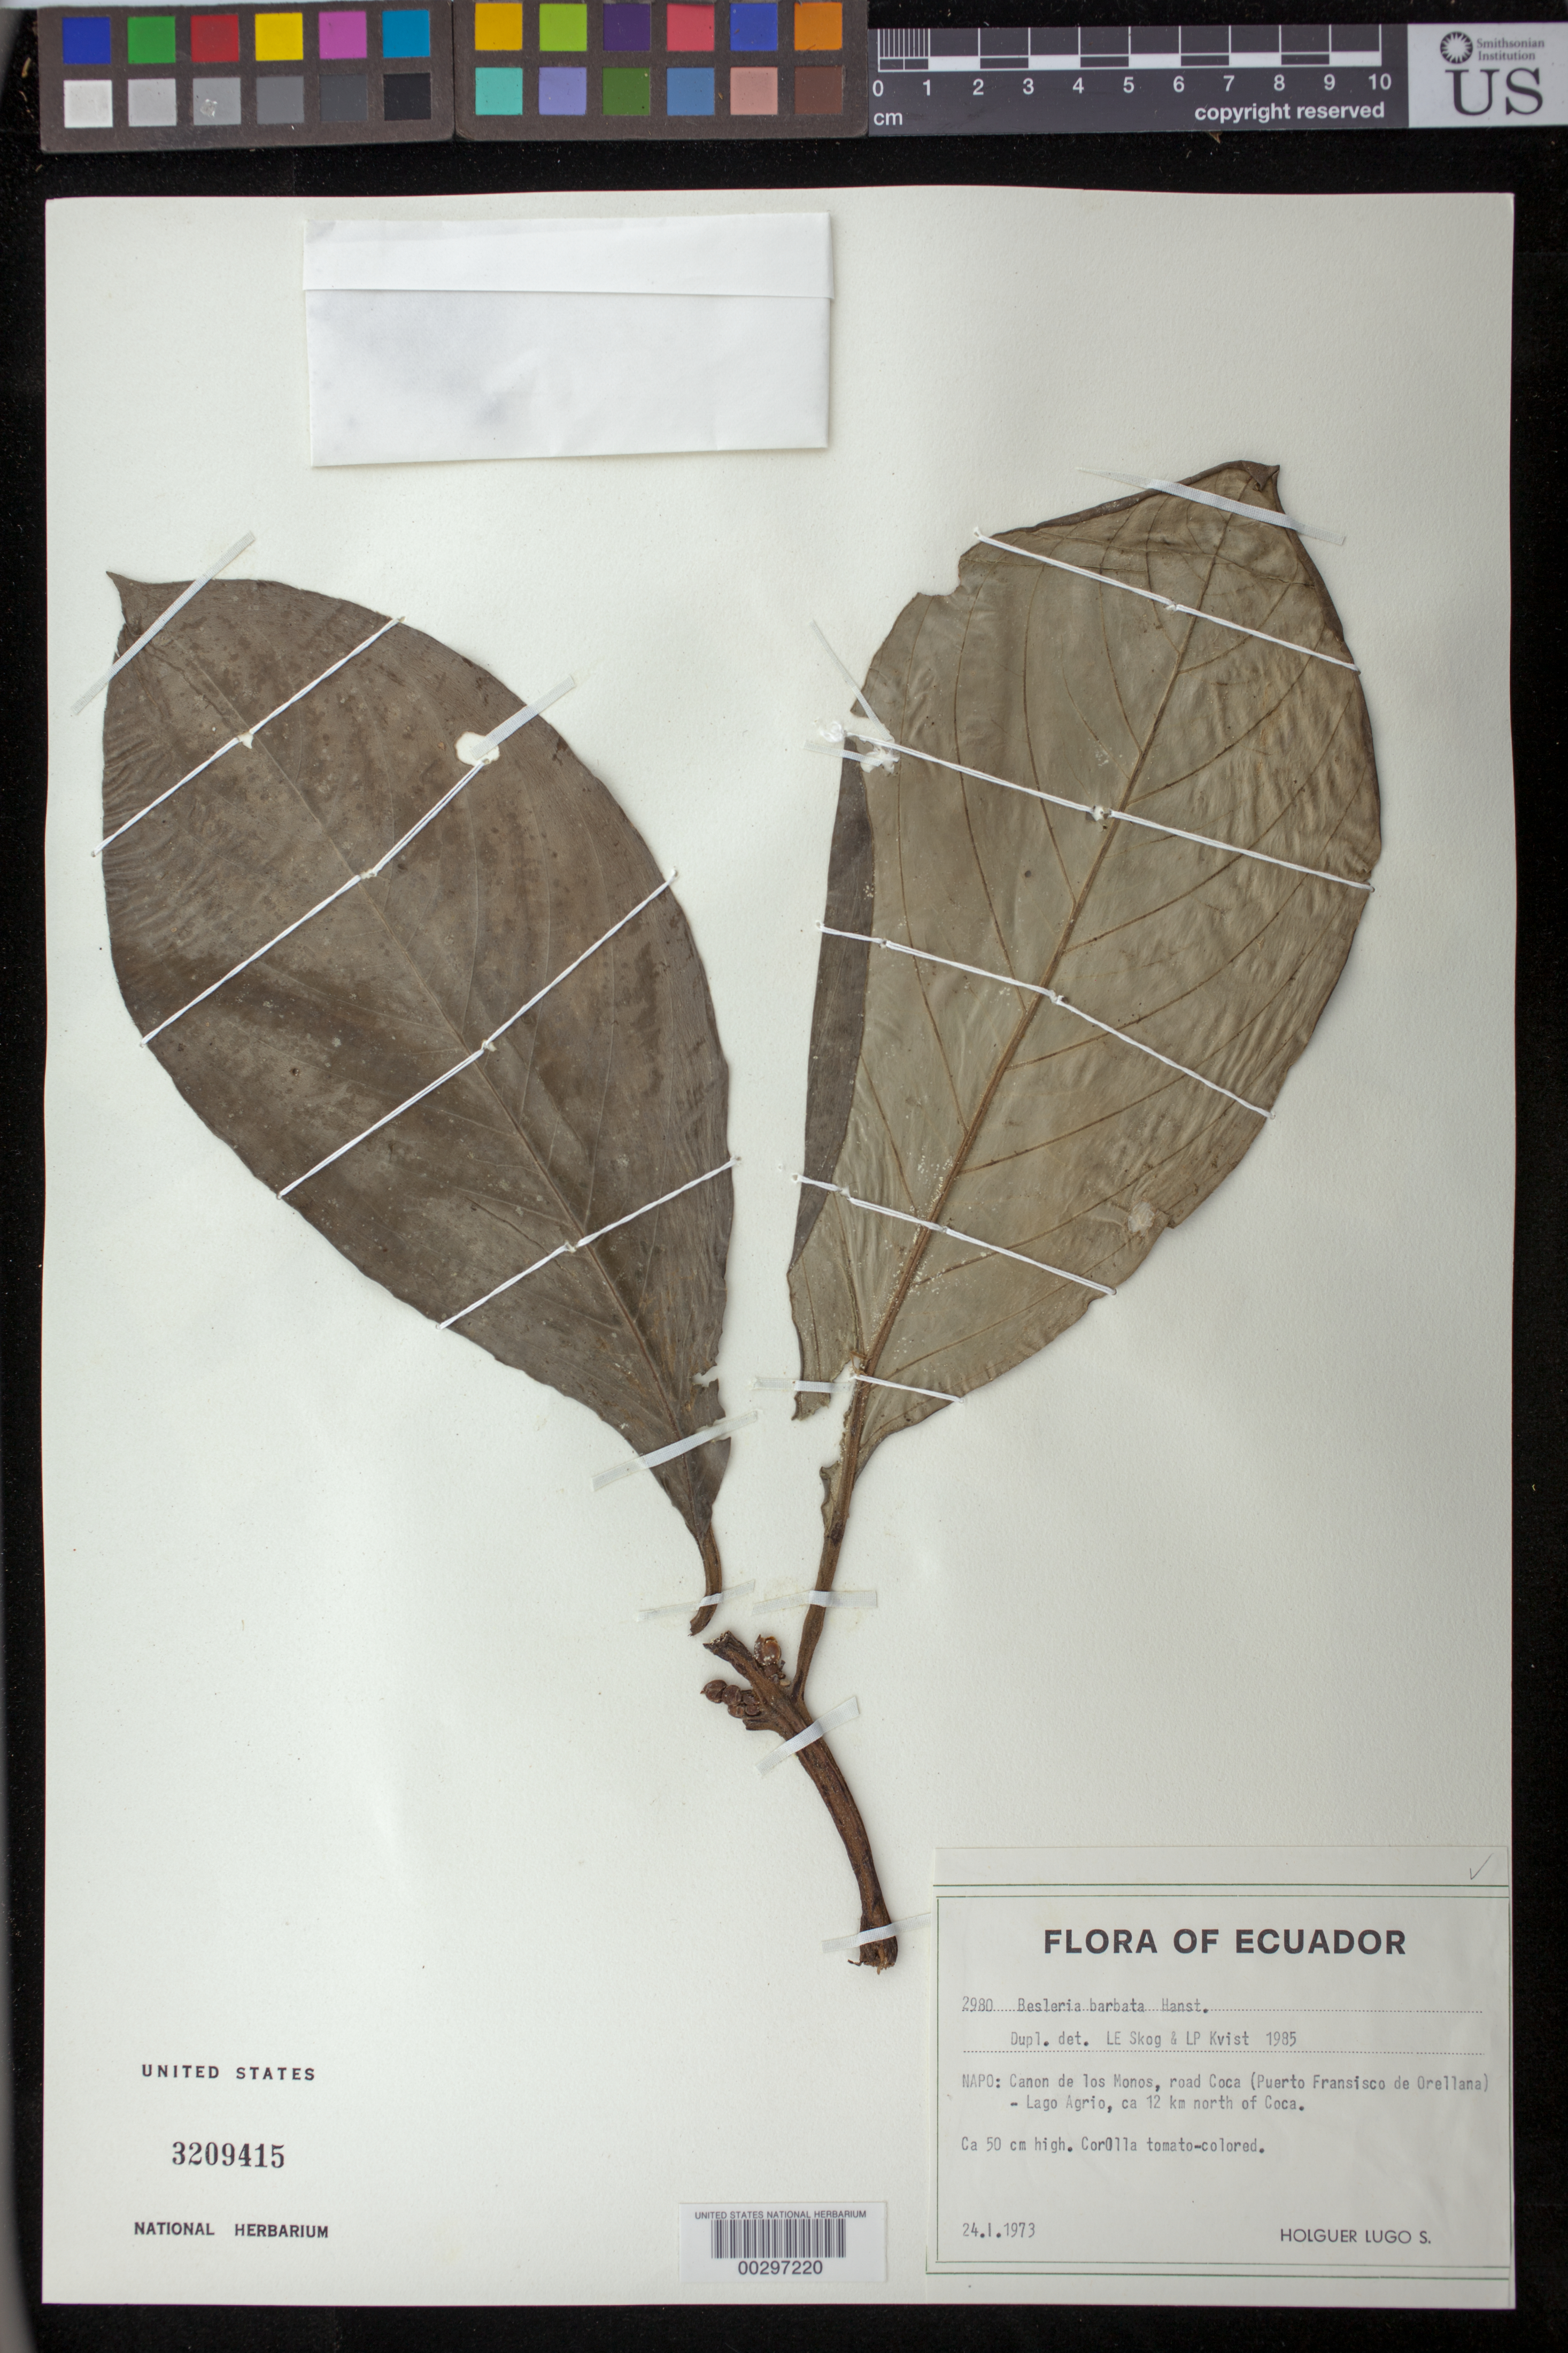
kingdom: Plantae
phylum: Tracheophyta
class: Magnoliopsida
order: Lamiales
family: Gesneriaceae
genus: Besleria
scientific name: Besleria barbata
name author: (Poepp.) Hanst.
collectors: H. Lugo S.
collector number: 2980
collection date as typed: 24 Jan 1973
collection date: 1973-01-24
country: Ecuador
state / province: Napo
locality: Canon de Los Monos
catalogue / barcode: US 3209415